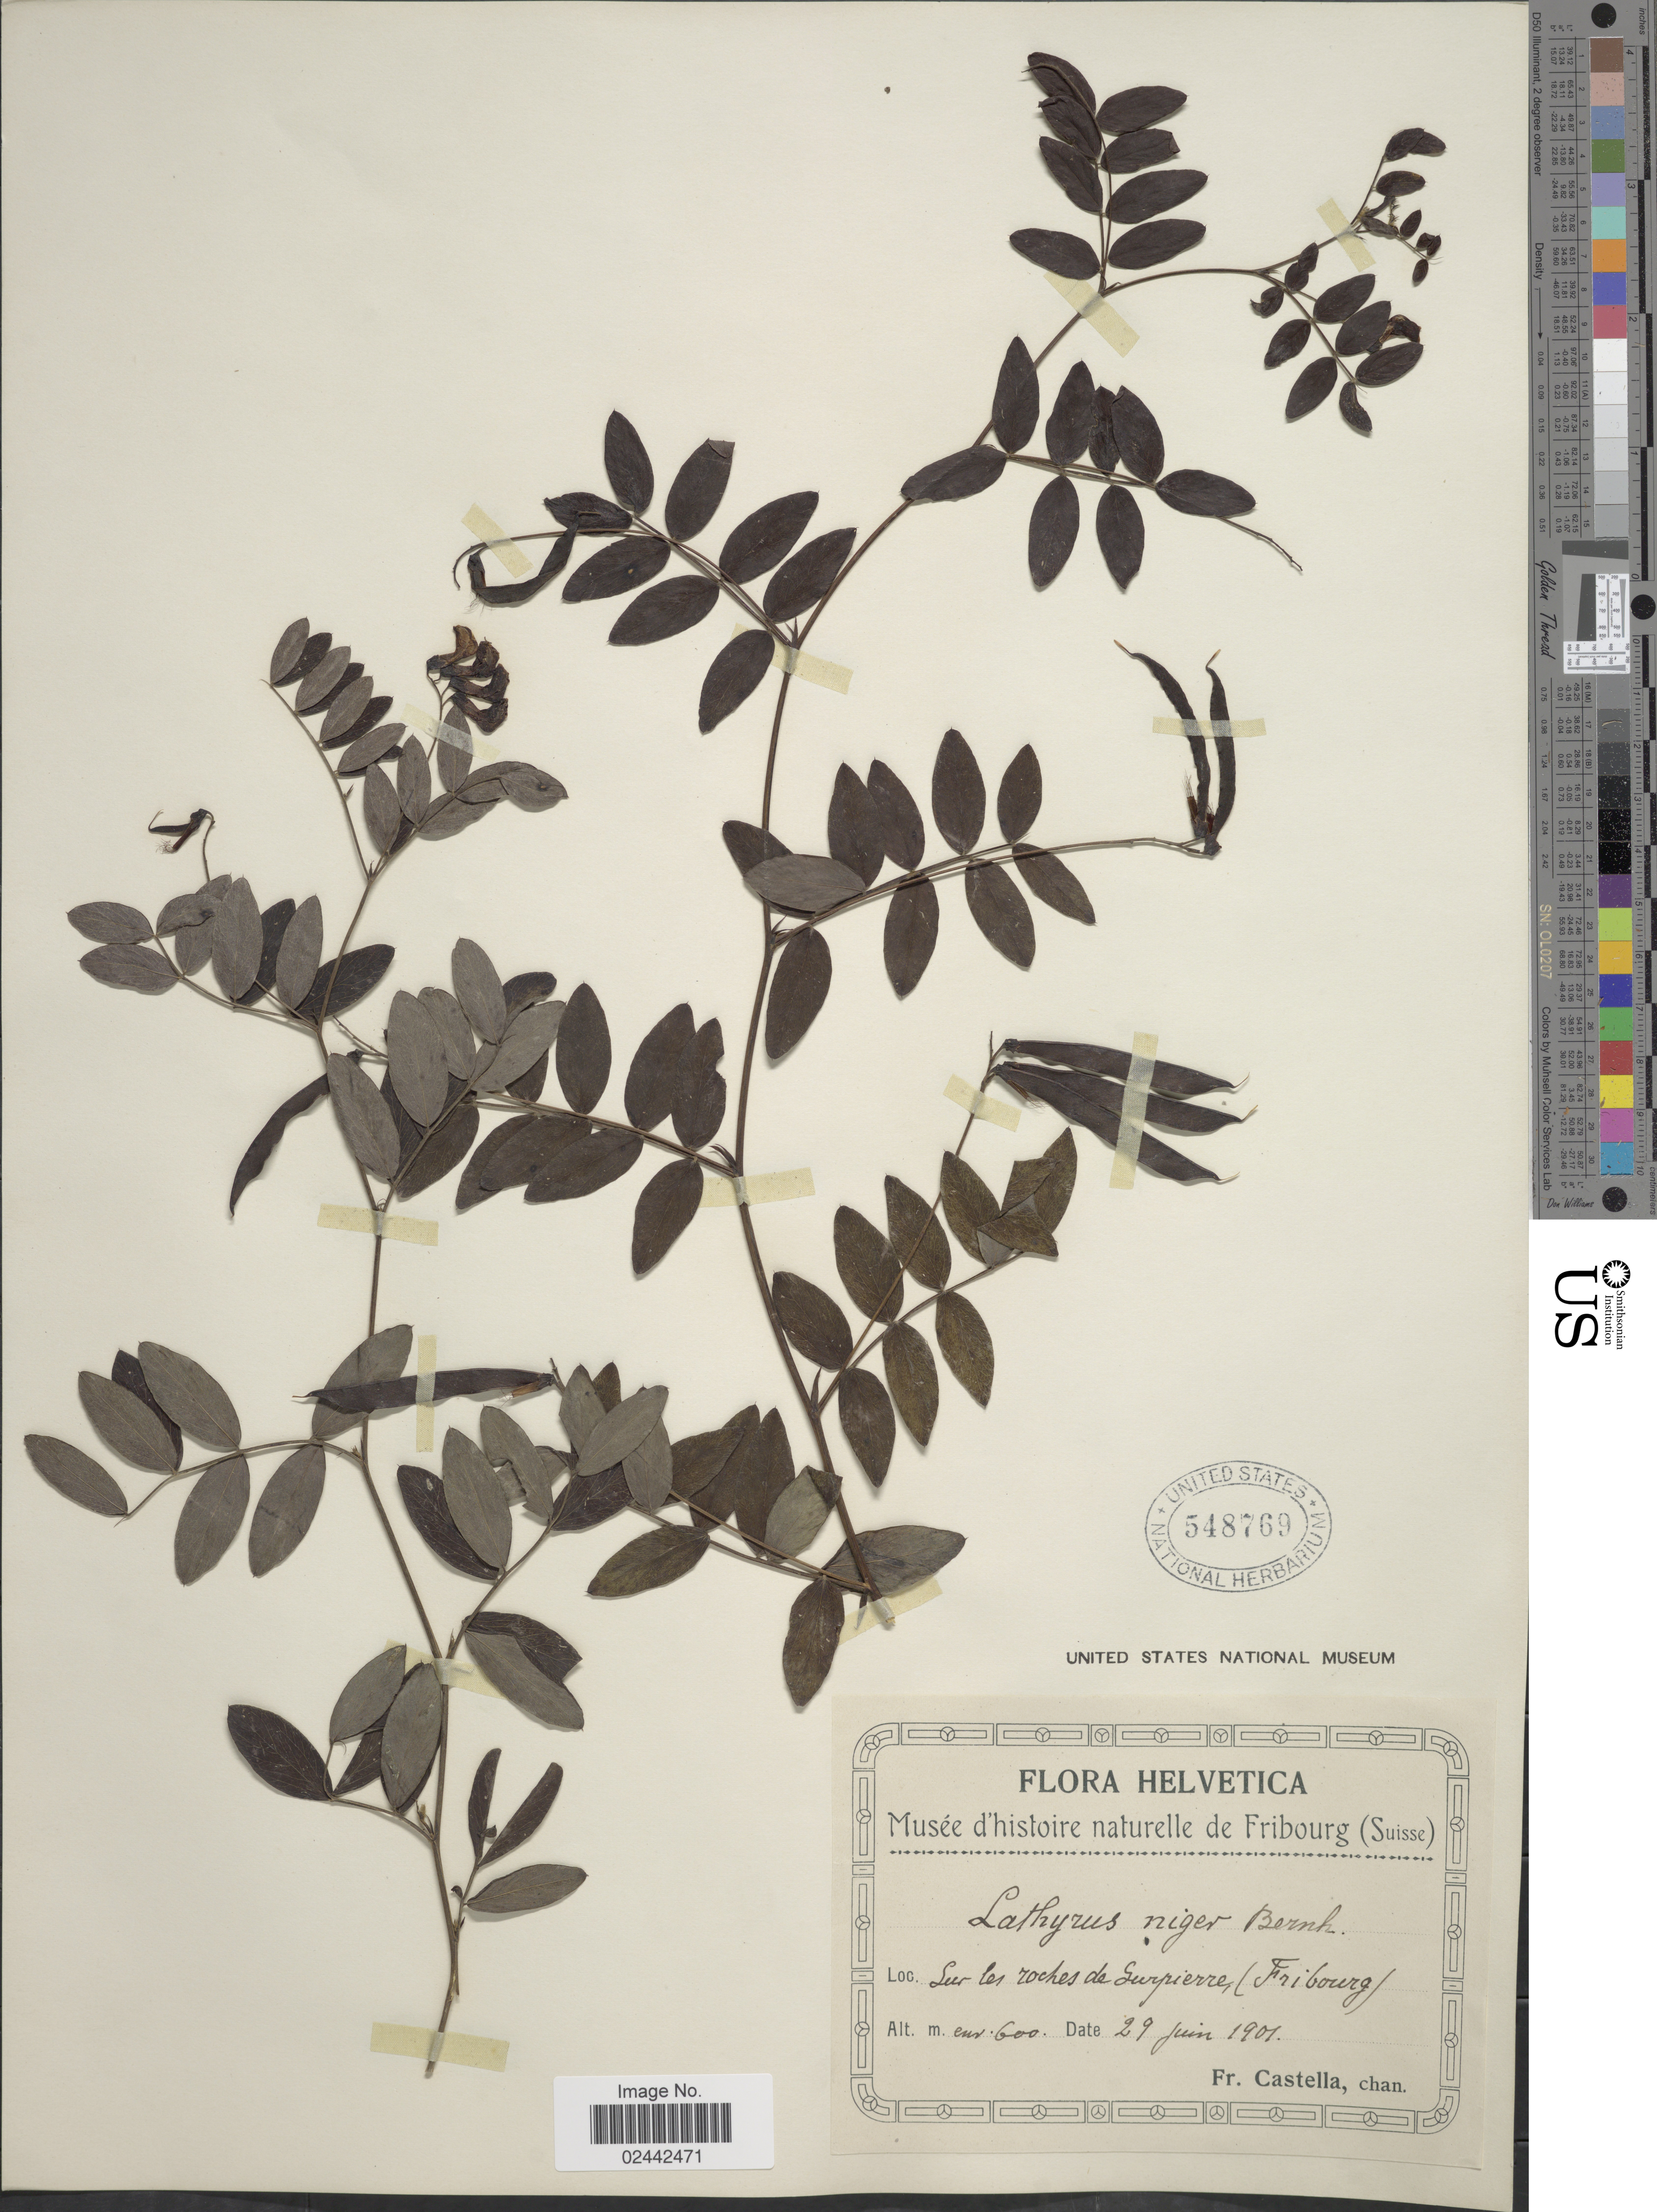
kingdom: Plantae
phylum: Tracheophyta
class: Magnoliopsida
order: Fabales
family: Fabaceae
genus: Lathyrus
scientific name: Lathyrus niger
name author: (L.) Bernh.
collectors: Fr. Castella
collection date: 1901-06-29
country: Switzerland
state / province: Fribourg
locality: Helvetica. Sur les roches de Surpierre (Fribourg)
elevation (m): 600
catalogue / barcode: US 548769